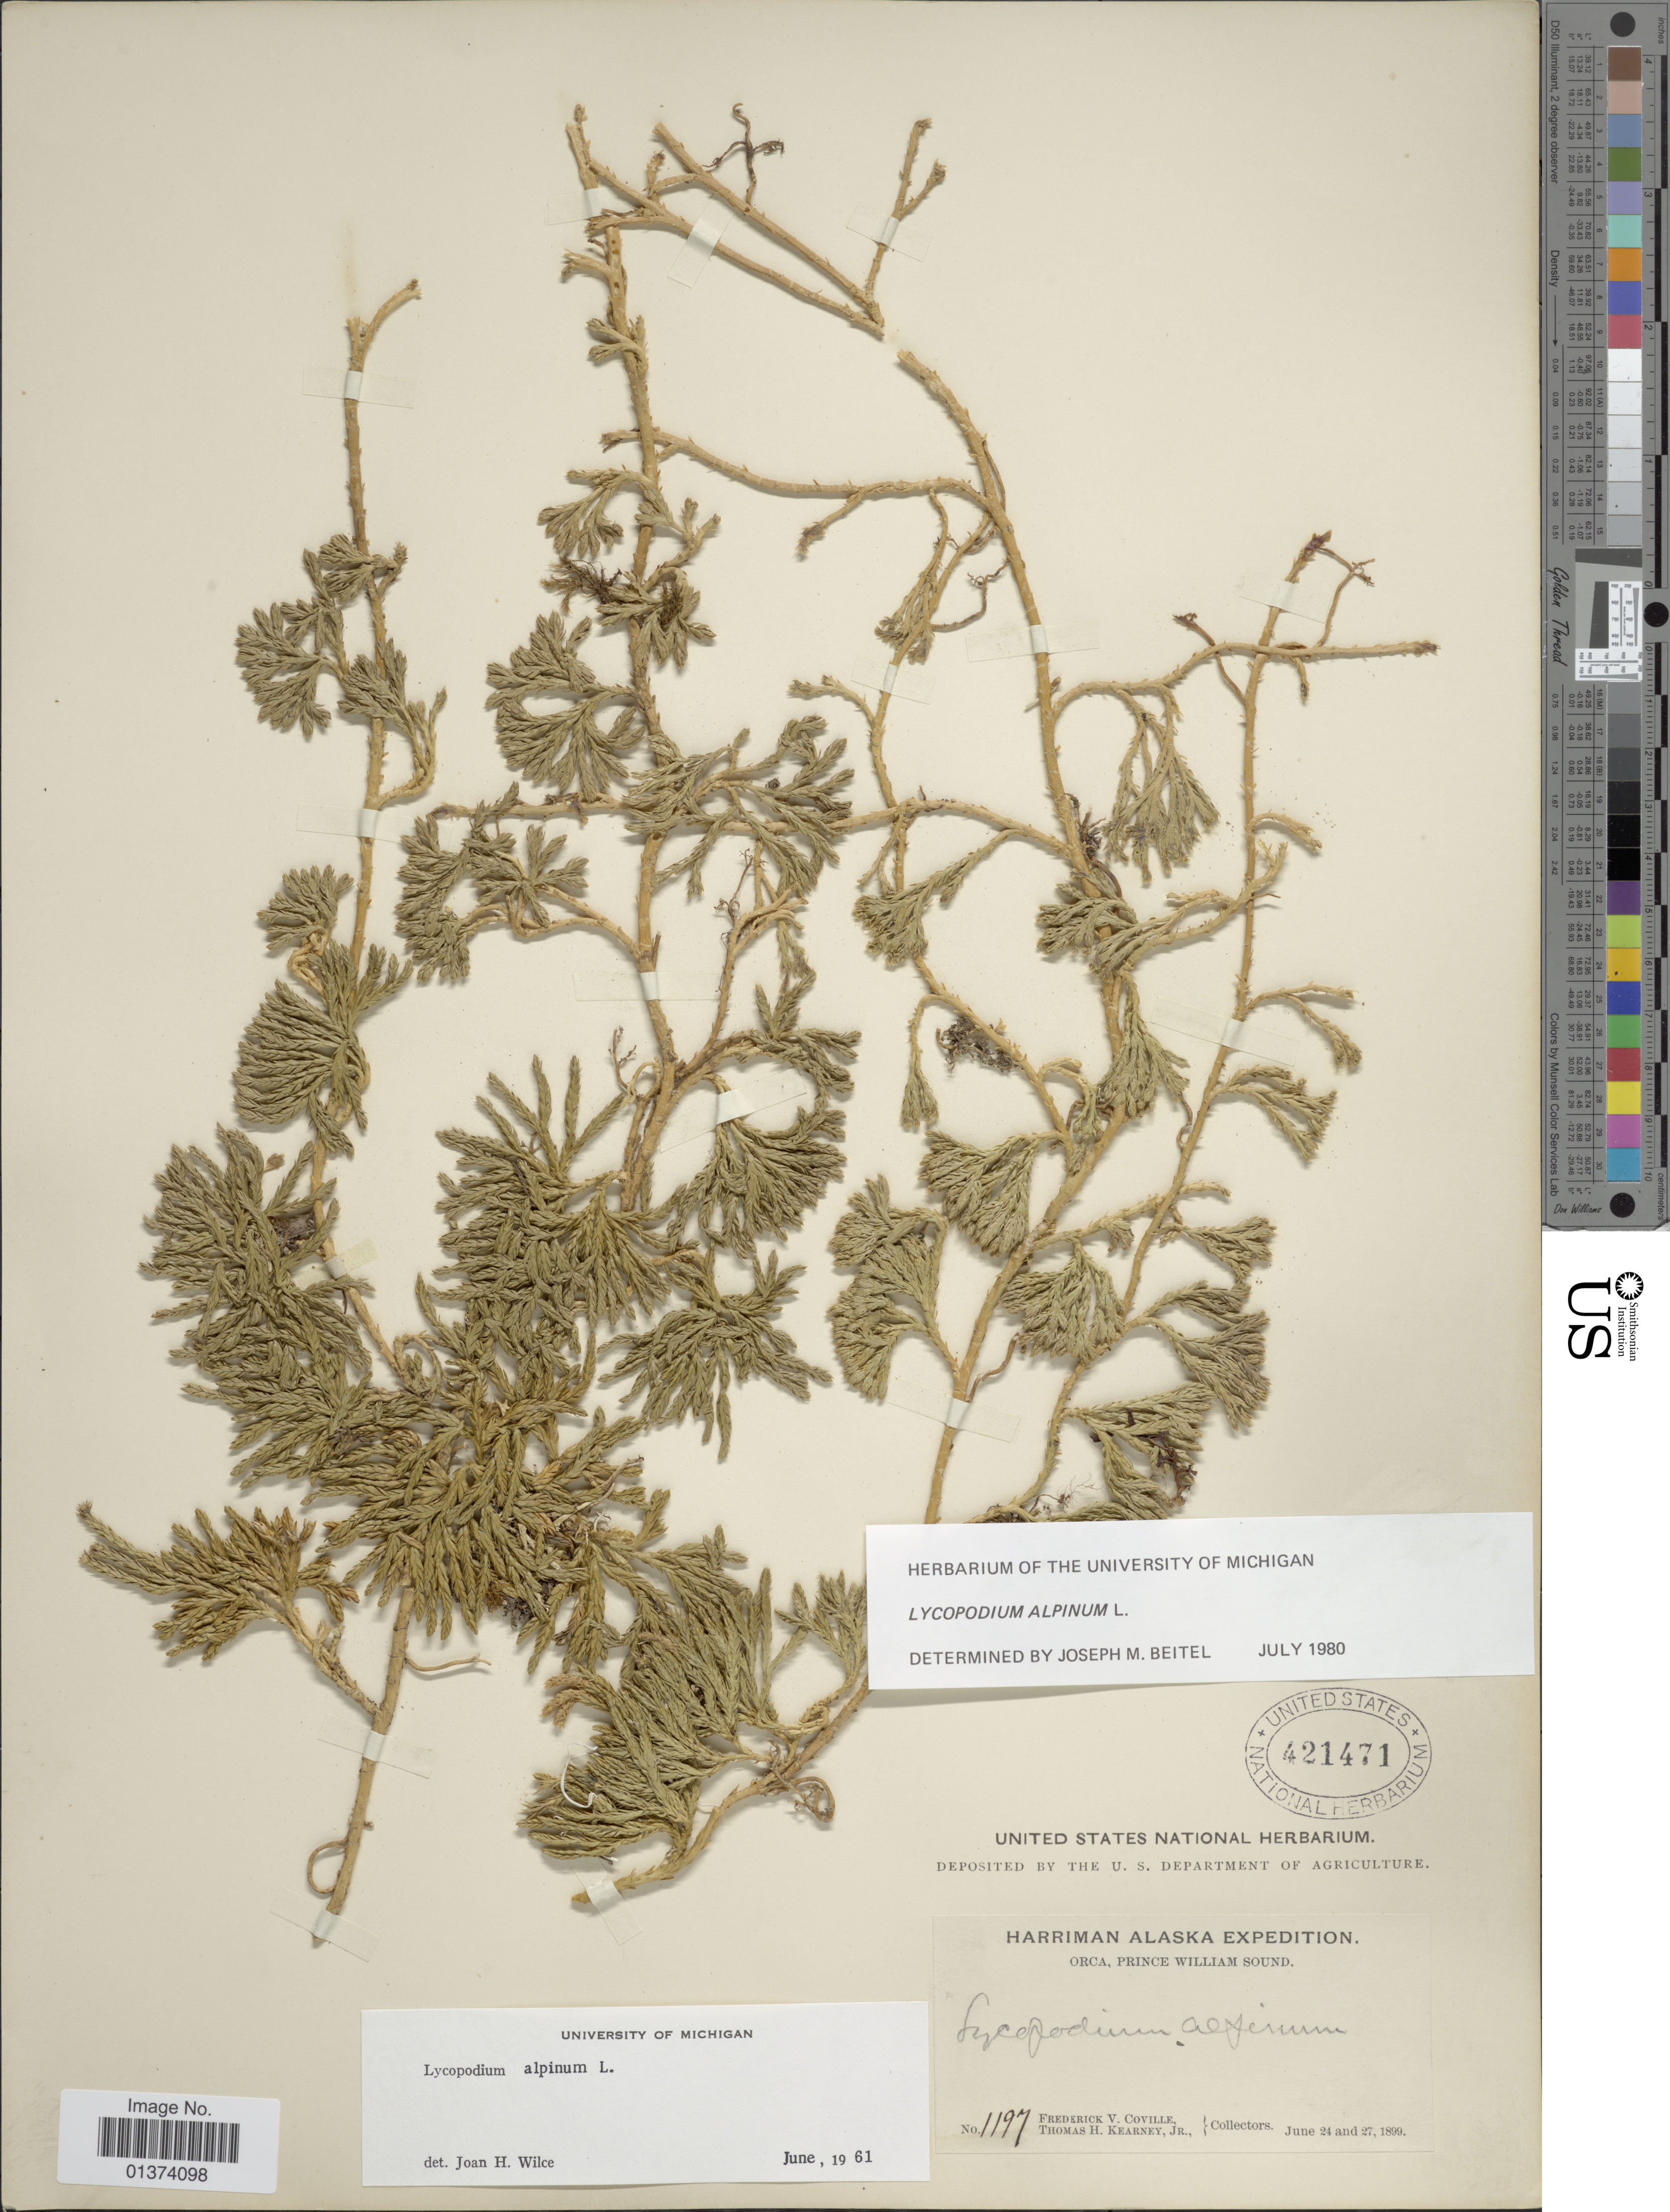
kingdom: Plantae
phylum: Tracheophyta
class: Lycopodiopsida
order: Lycopodiales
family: Lycopodiaceae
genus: Diphasiastrum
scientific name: Diphasiastrum alpinum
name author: (L.) Holub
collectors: F. V. Coville & T. H. Kearney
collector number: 1197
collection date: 1899-06-24/1899-06-27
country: United States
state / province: Alaska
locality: Orca, Prince William Sound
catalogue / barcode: US 421471